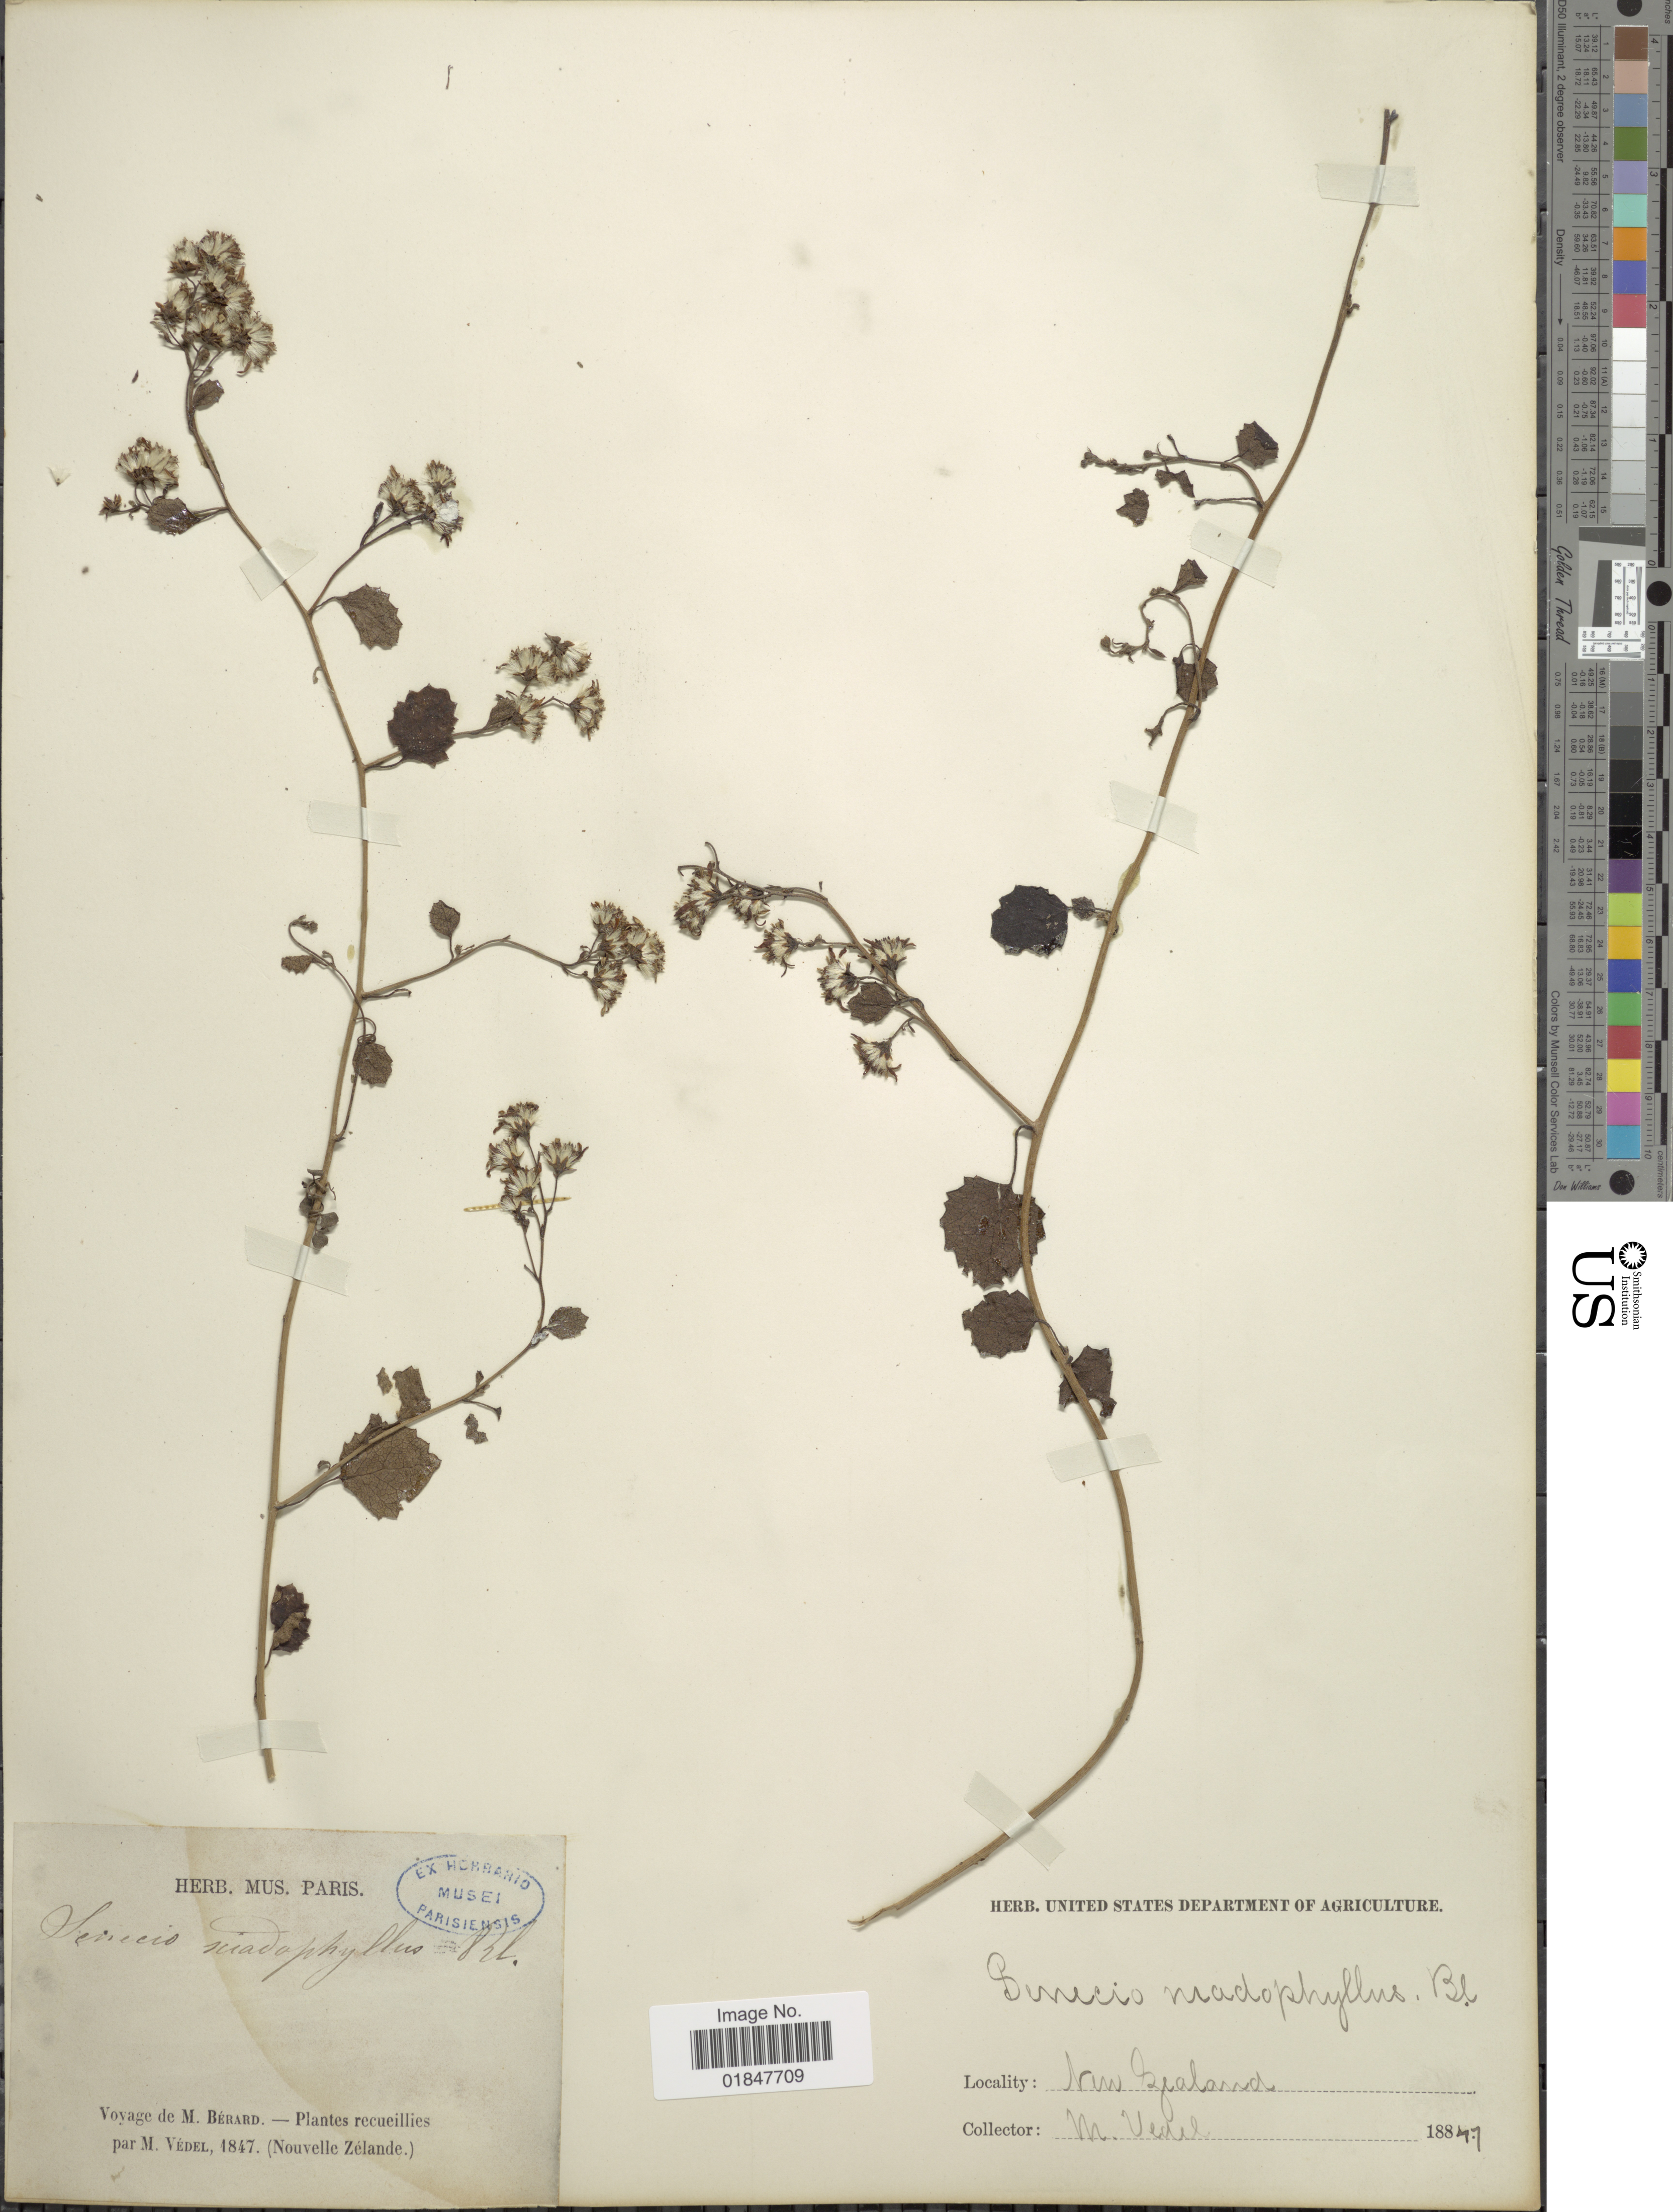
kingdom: Plantae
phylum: Tracheophyta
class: Magnoliopsida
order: Asterales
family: Asteraceae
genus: Brachyglottis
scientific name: Brachyglottis sciadophila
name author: (Raoul) B. Nord.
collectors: M. Berard & M. Védel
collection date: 1884/1887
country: New Zealand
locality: Recueillies